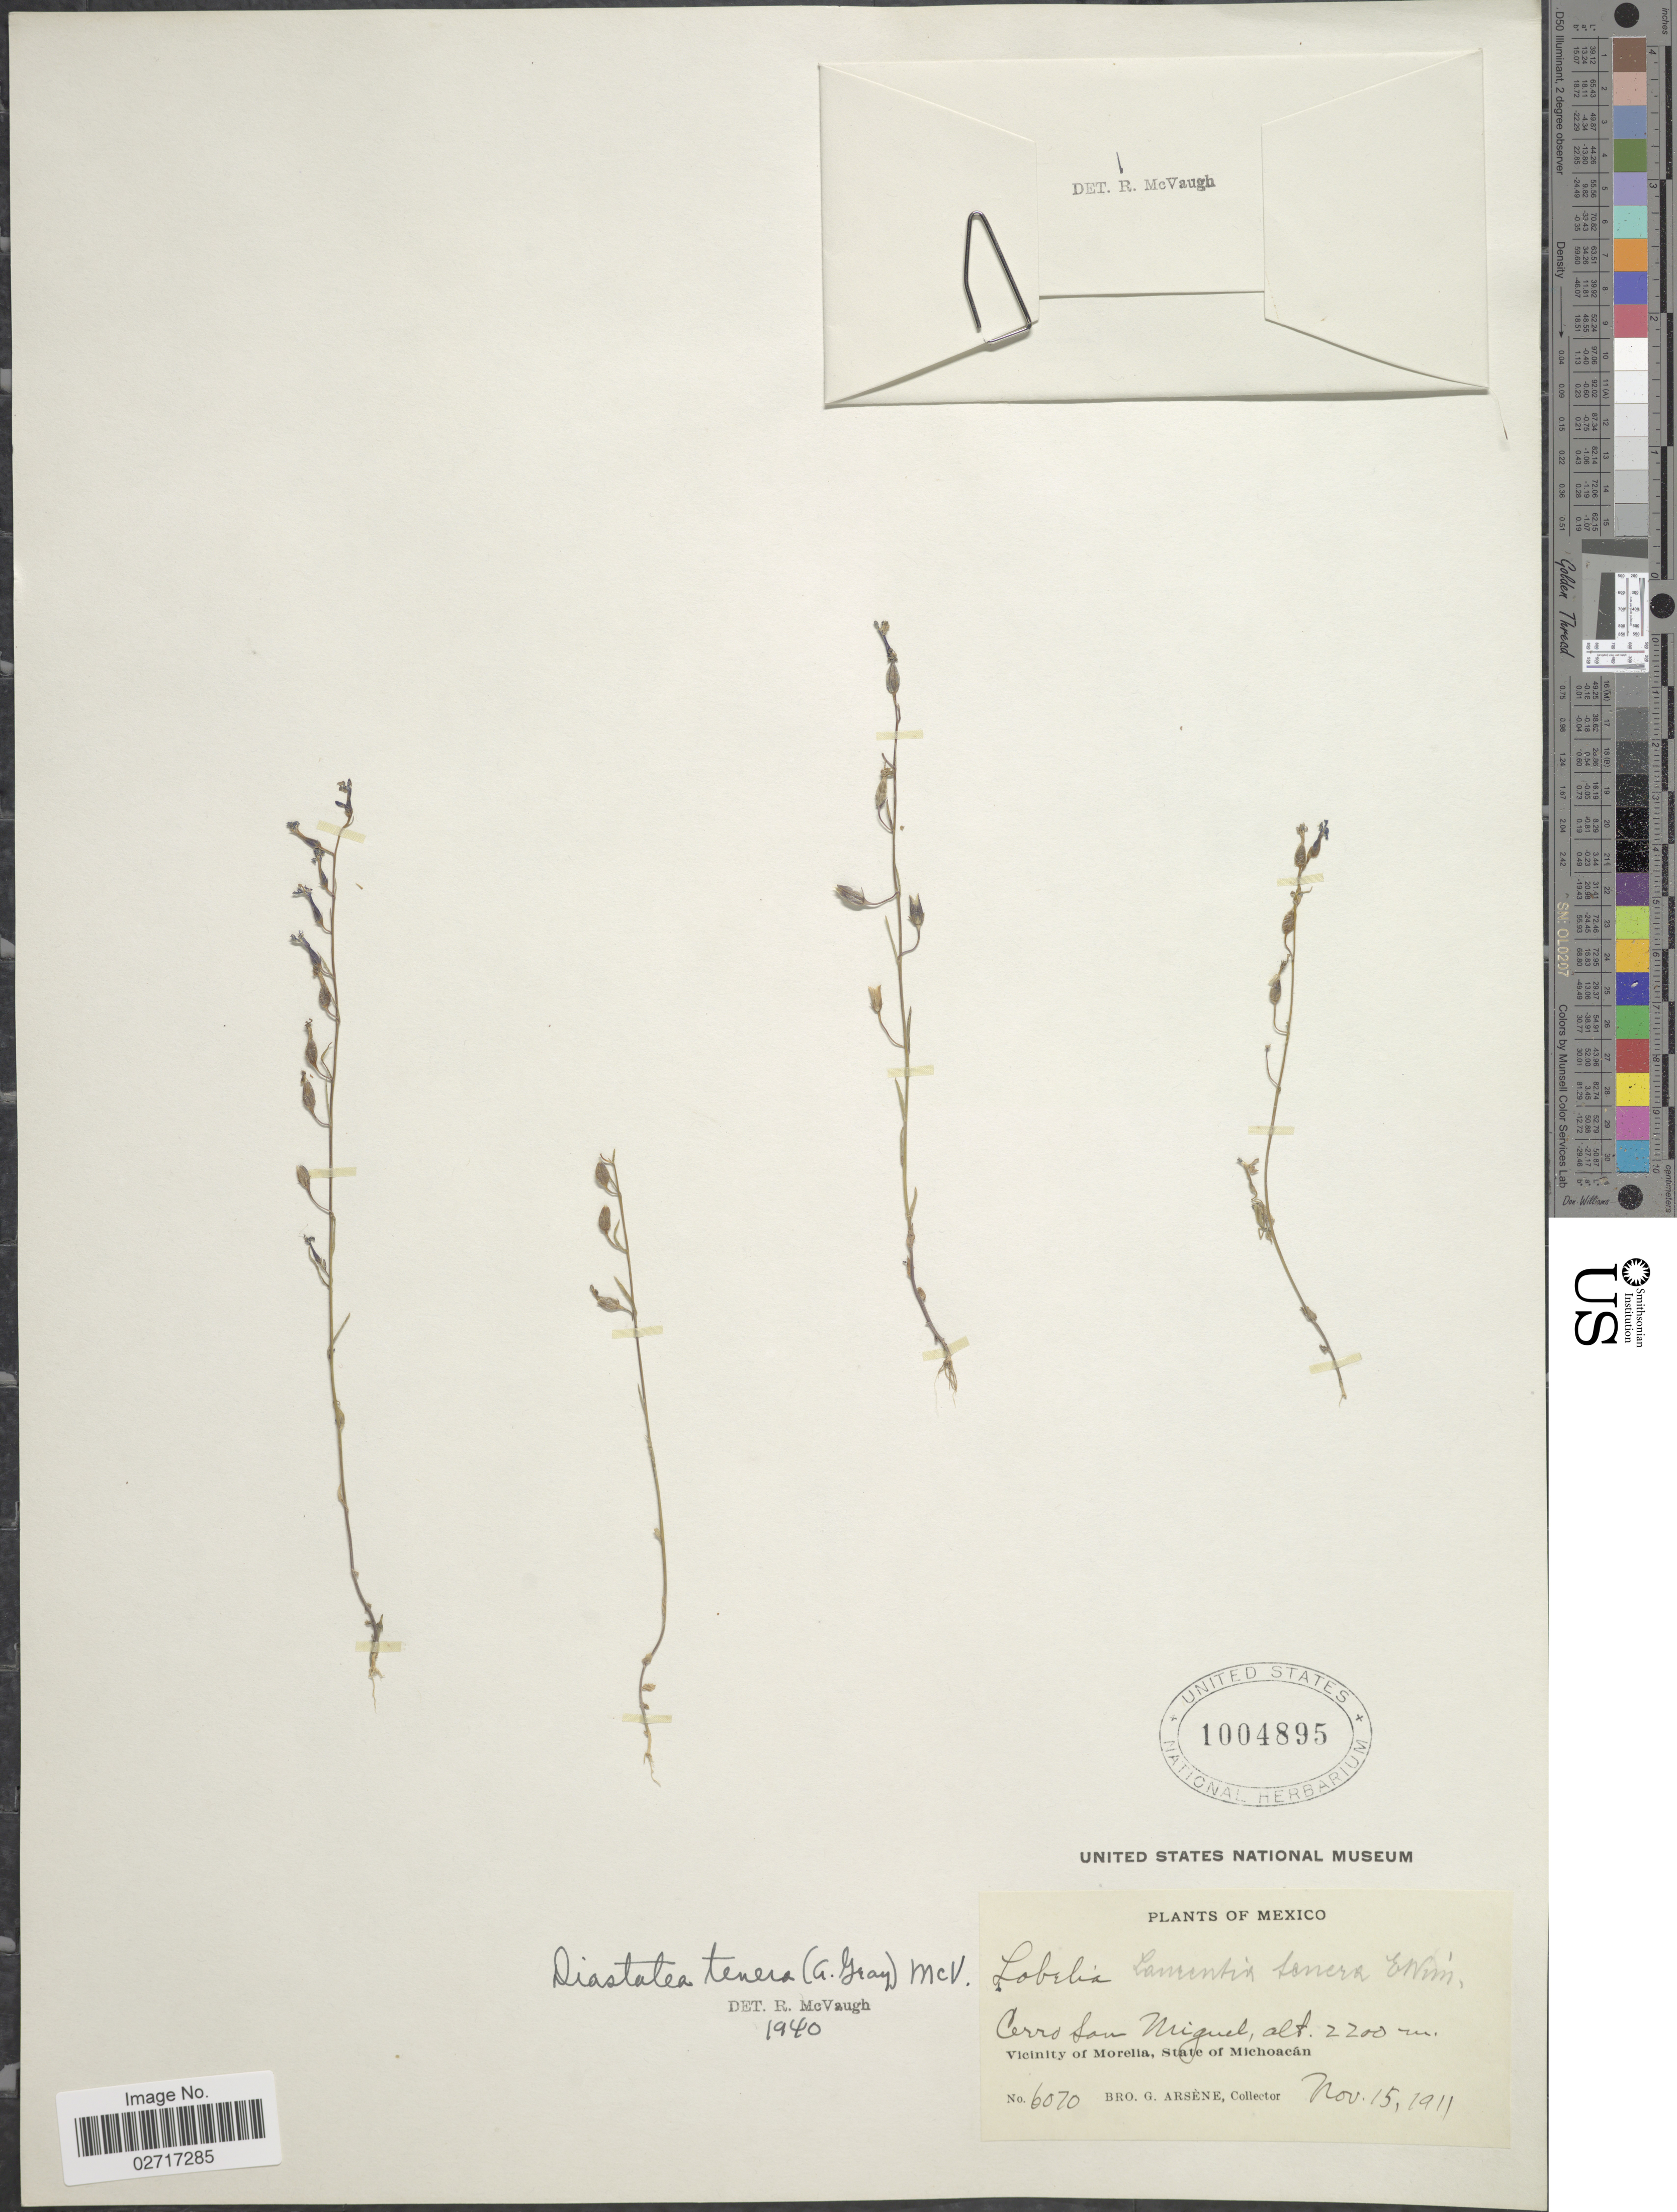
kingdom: Plantae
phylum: Tracheophyta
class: Magnoliopsida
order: Asterales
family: Campanulaceae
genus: Diastatea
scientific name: Diastatea tenera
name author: (A. Gray) McVaugh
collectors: Bro. G. Arsène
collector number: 6070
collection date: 1911-11-15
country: Mexico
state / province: Michoacán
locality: Cerro San Miguel. Vicinity of Morelia.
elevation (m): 2200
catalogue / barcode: US 1004895